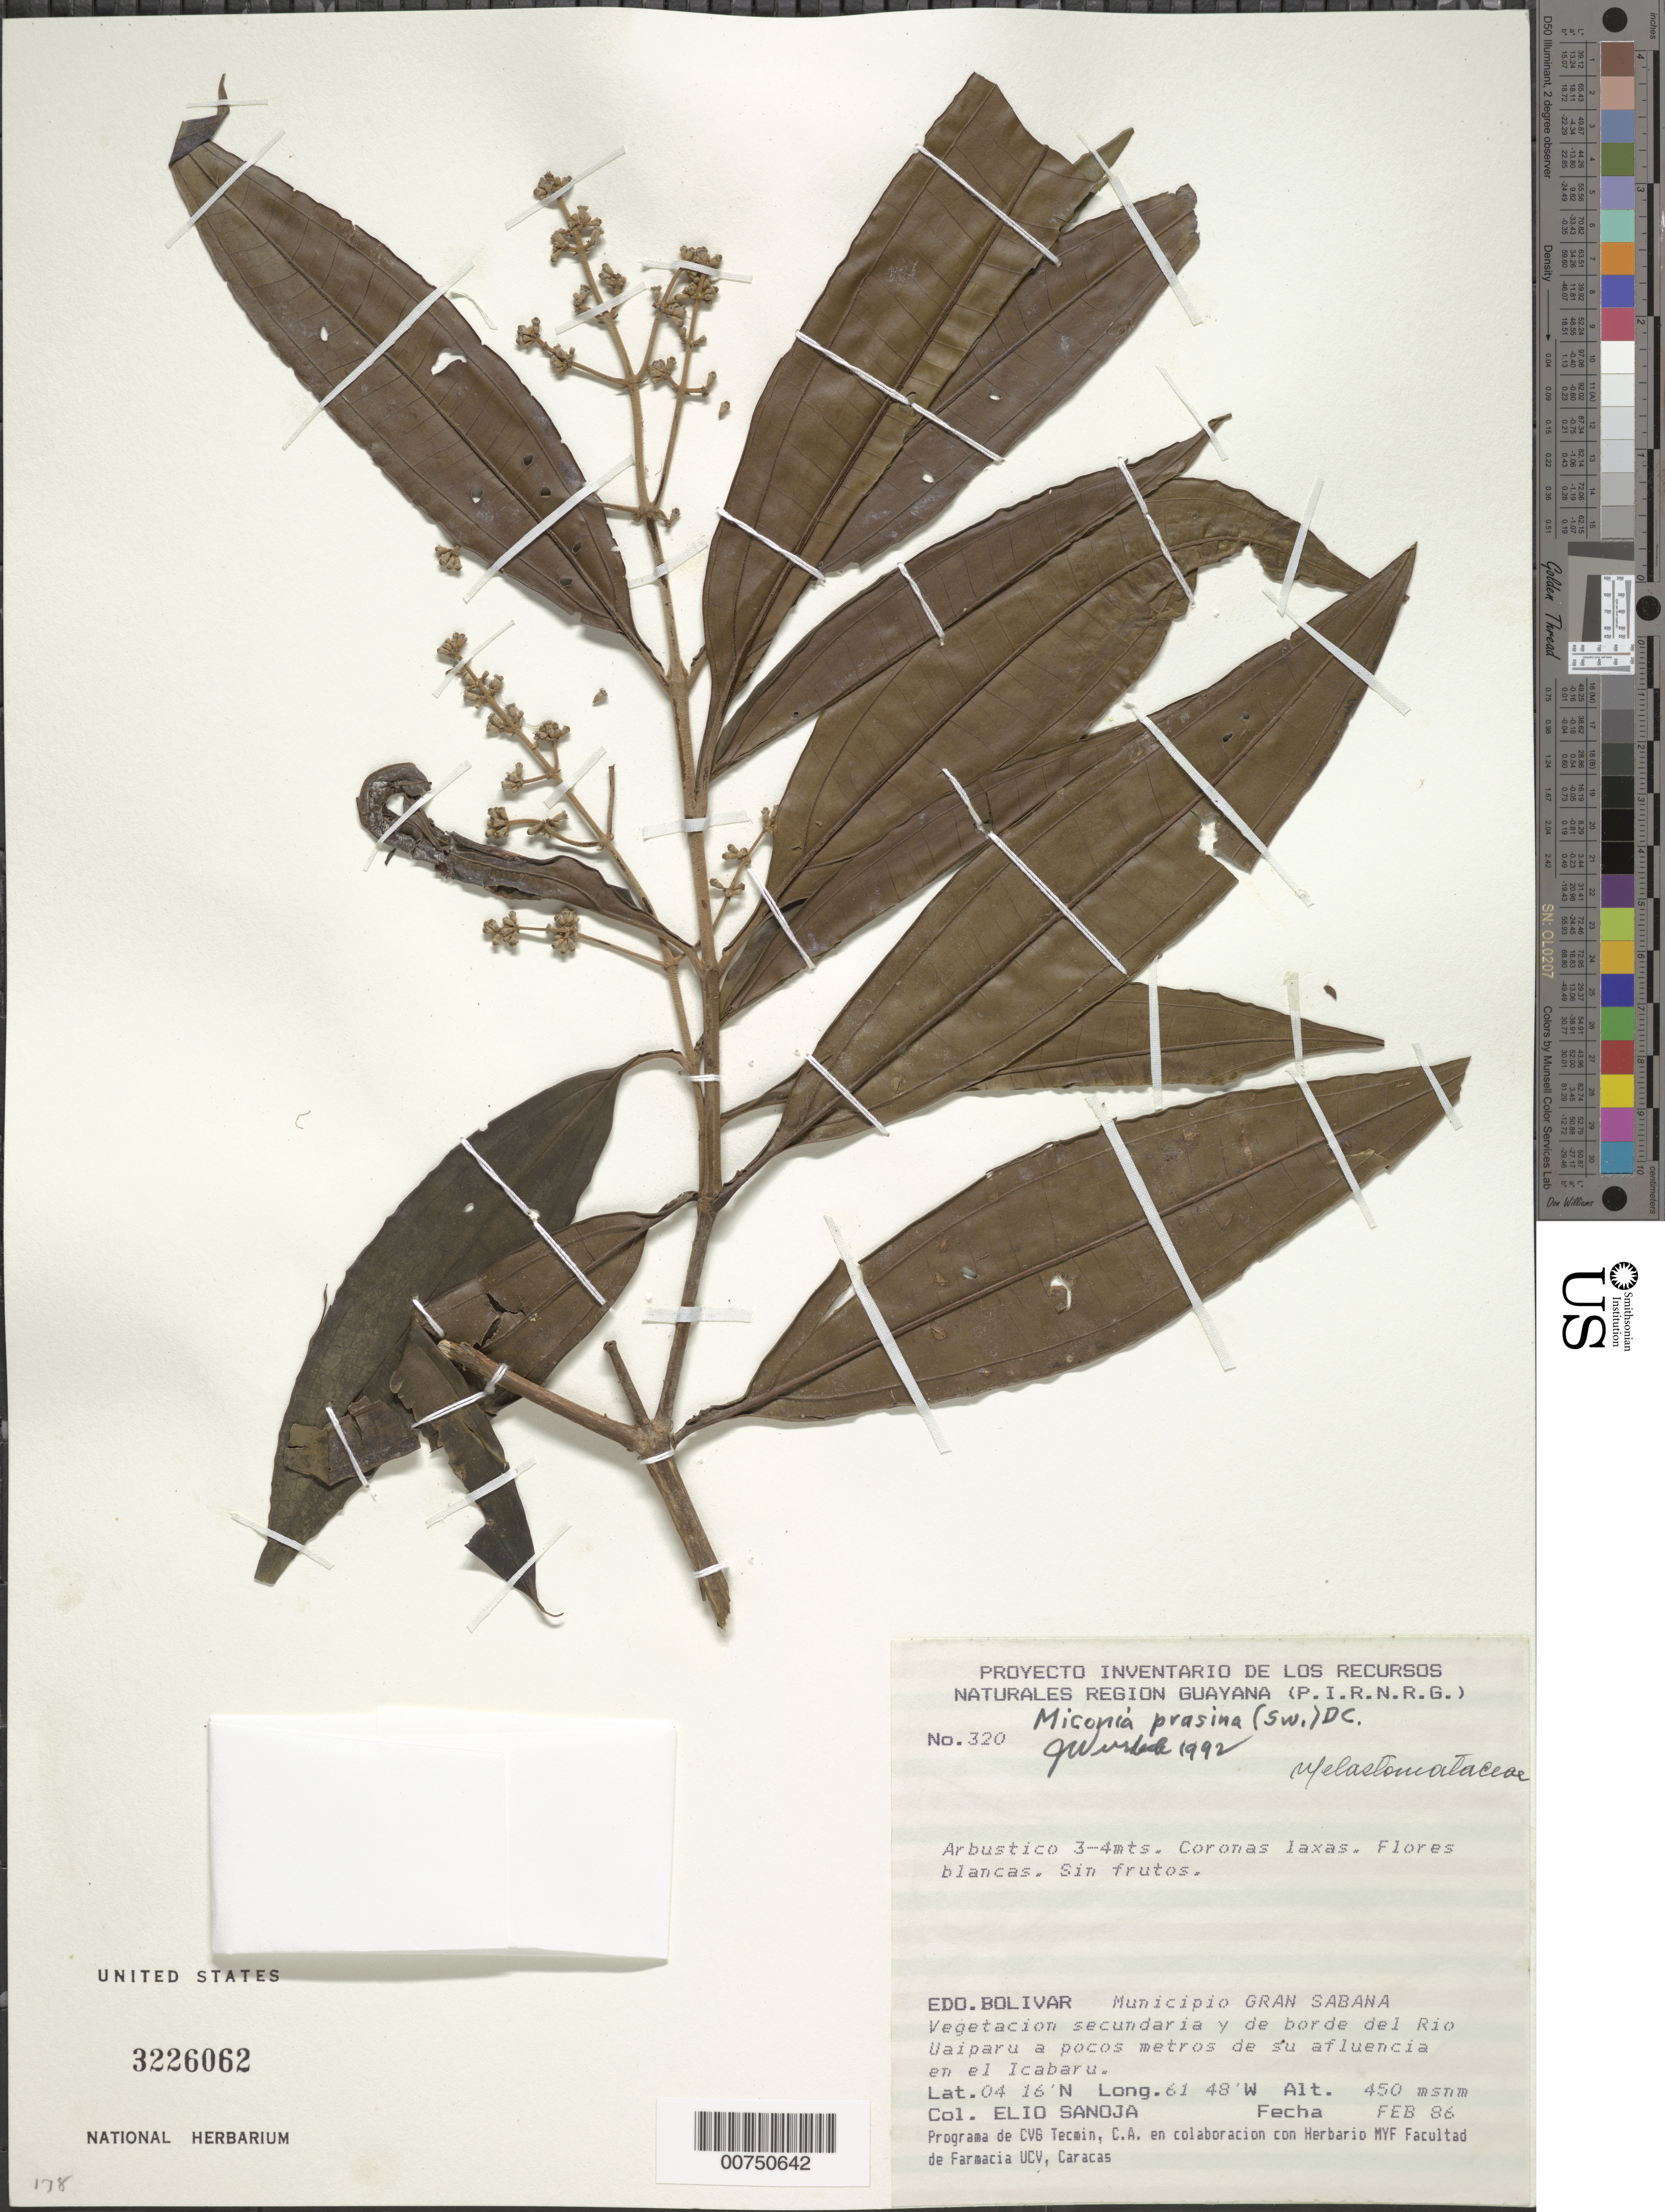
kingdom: Plantae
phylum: Tracheophyta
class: Magnoliopsida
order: Myrtales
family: Melastomataceae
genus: Miconia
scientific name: Miconia prasina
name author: (Sw.) DC.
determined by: Wurdack, John J., (US), US (UNITED STATES)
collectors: E. Sanoja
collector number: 320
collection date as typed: Feb-86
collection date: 1986-02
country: Venezuela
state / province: Bolívar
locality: Mun. Gran Sabana, Rrío Uaiparu, pocos metros de su afluencia en el Icabaru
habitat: Secondary vegetation, along rio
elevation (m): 450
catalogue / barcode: US 3226062